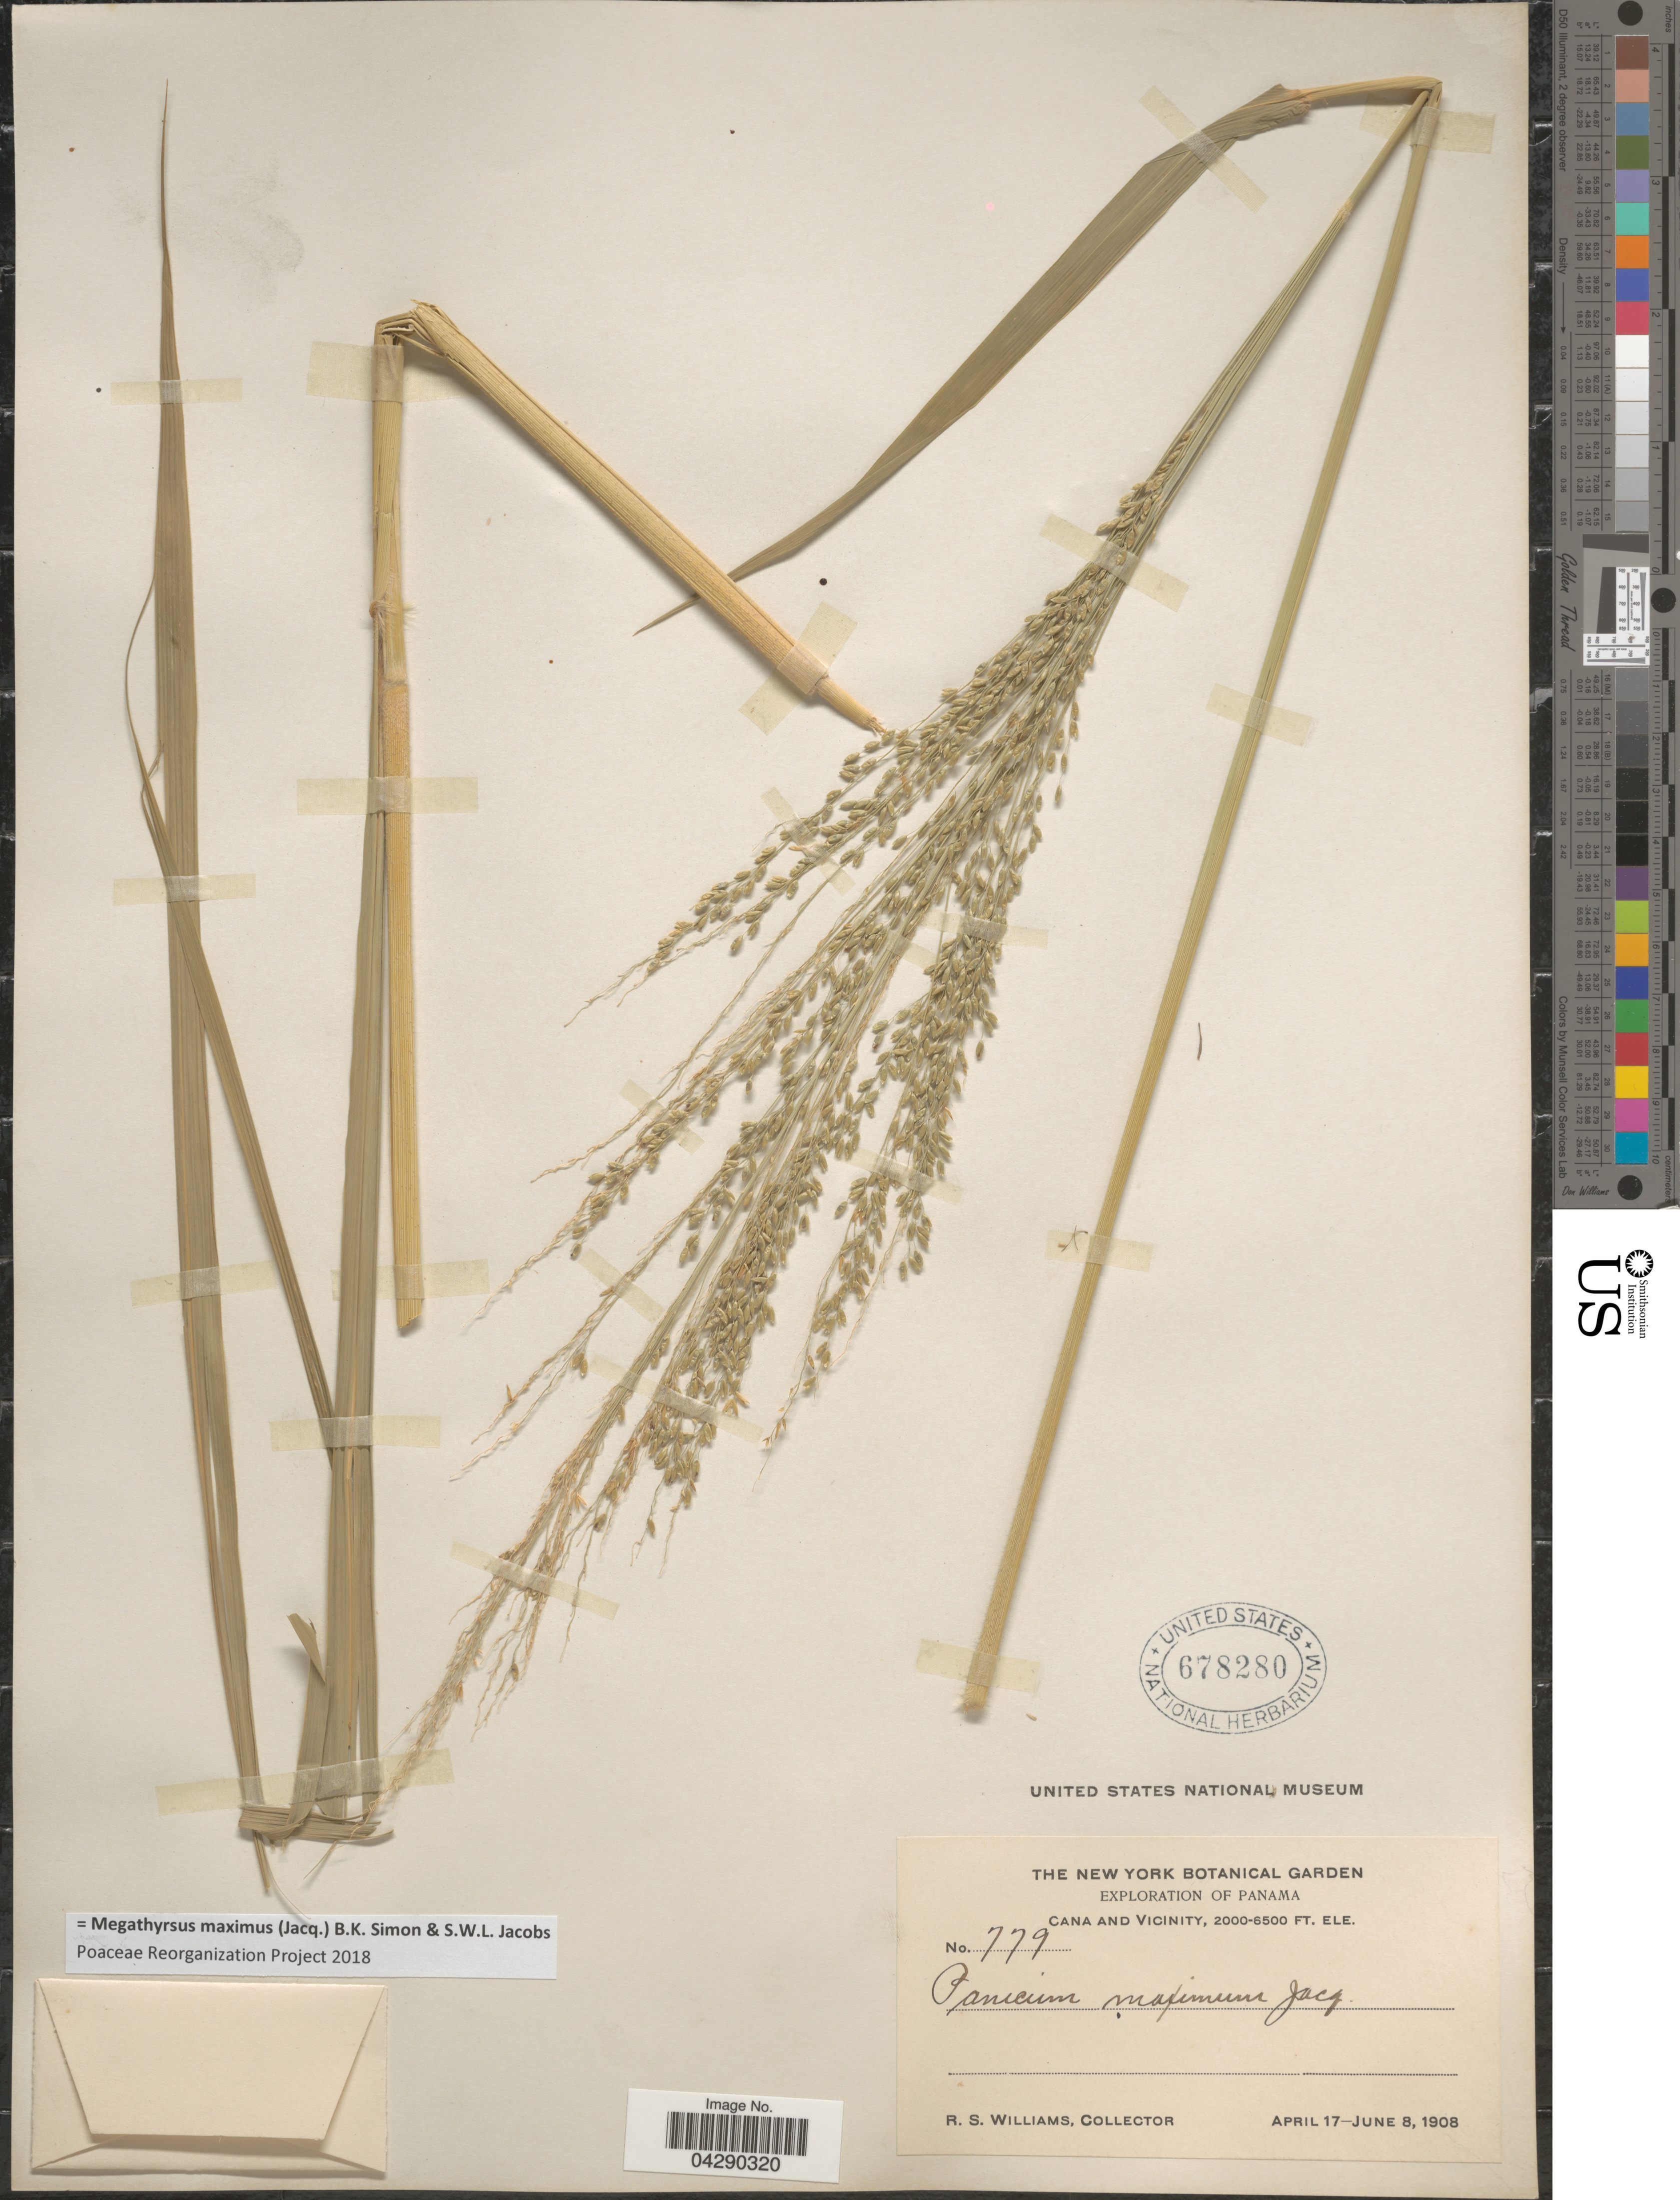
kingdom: Plantae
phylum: Tracheophyta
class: Liliopsida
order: Poales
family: Poaceae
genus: Megathyrsus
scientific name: Megathyrsus maximus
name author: (Jacq.) B.K. Simon & S.W.L. Jacobs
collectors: R. S. Williams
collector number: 779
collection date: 1908-04-17/1908-06-08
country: Panama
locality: Exploration of Panama. Cana and Vicinity.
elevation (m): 610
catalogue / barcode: US 678280